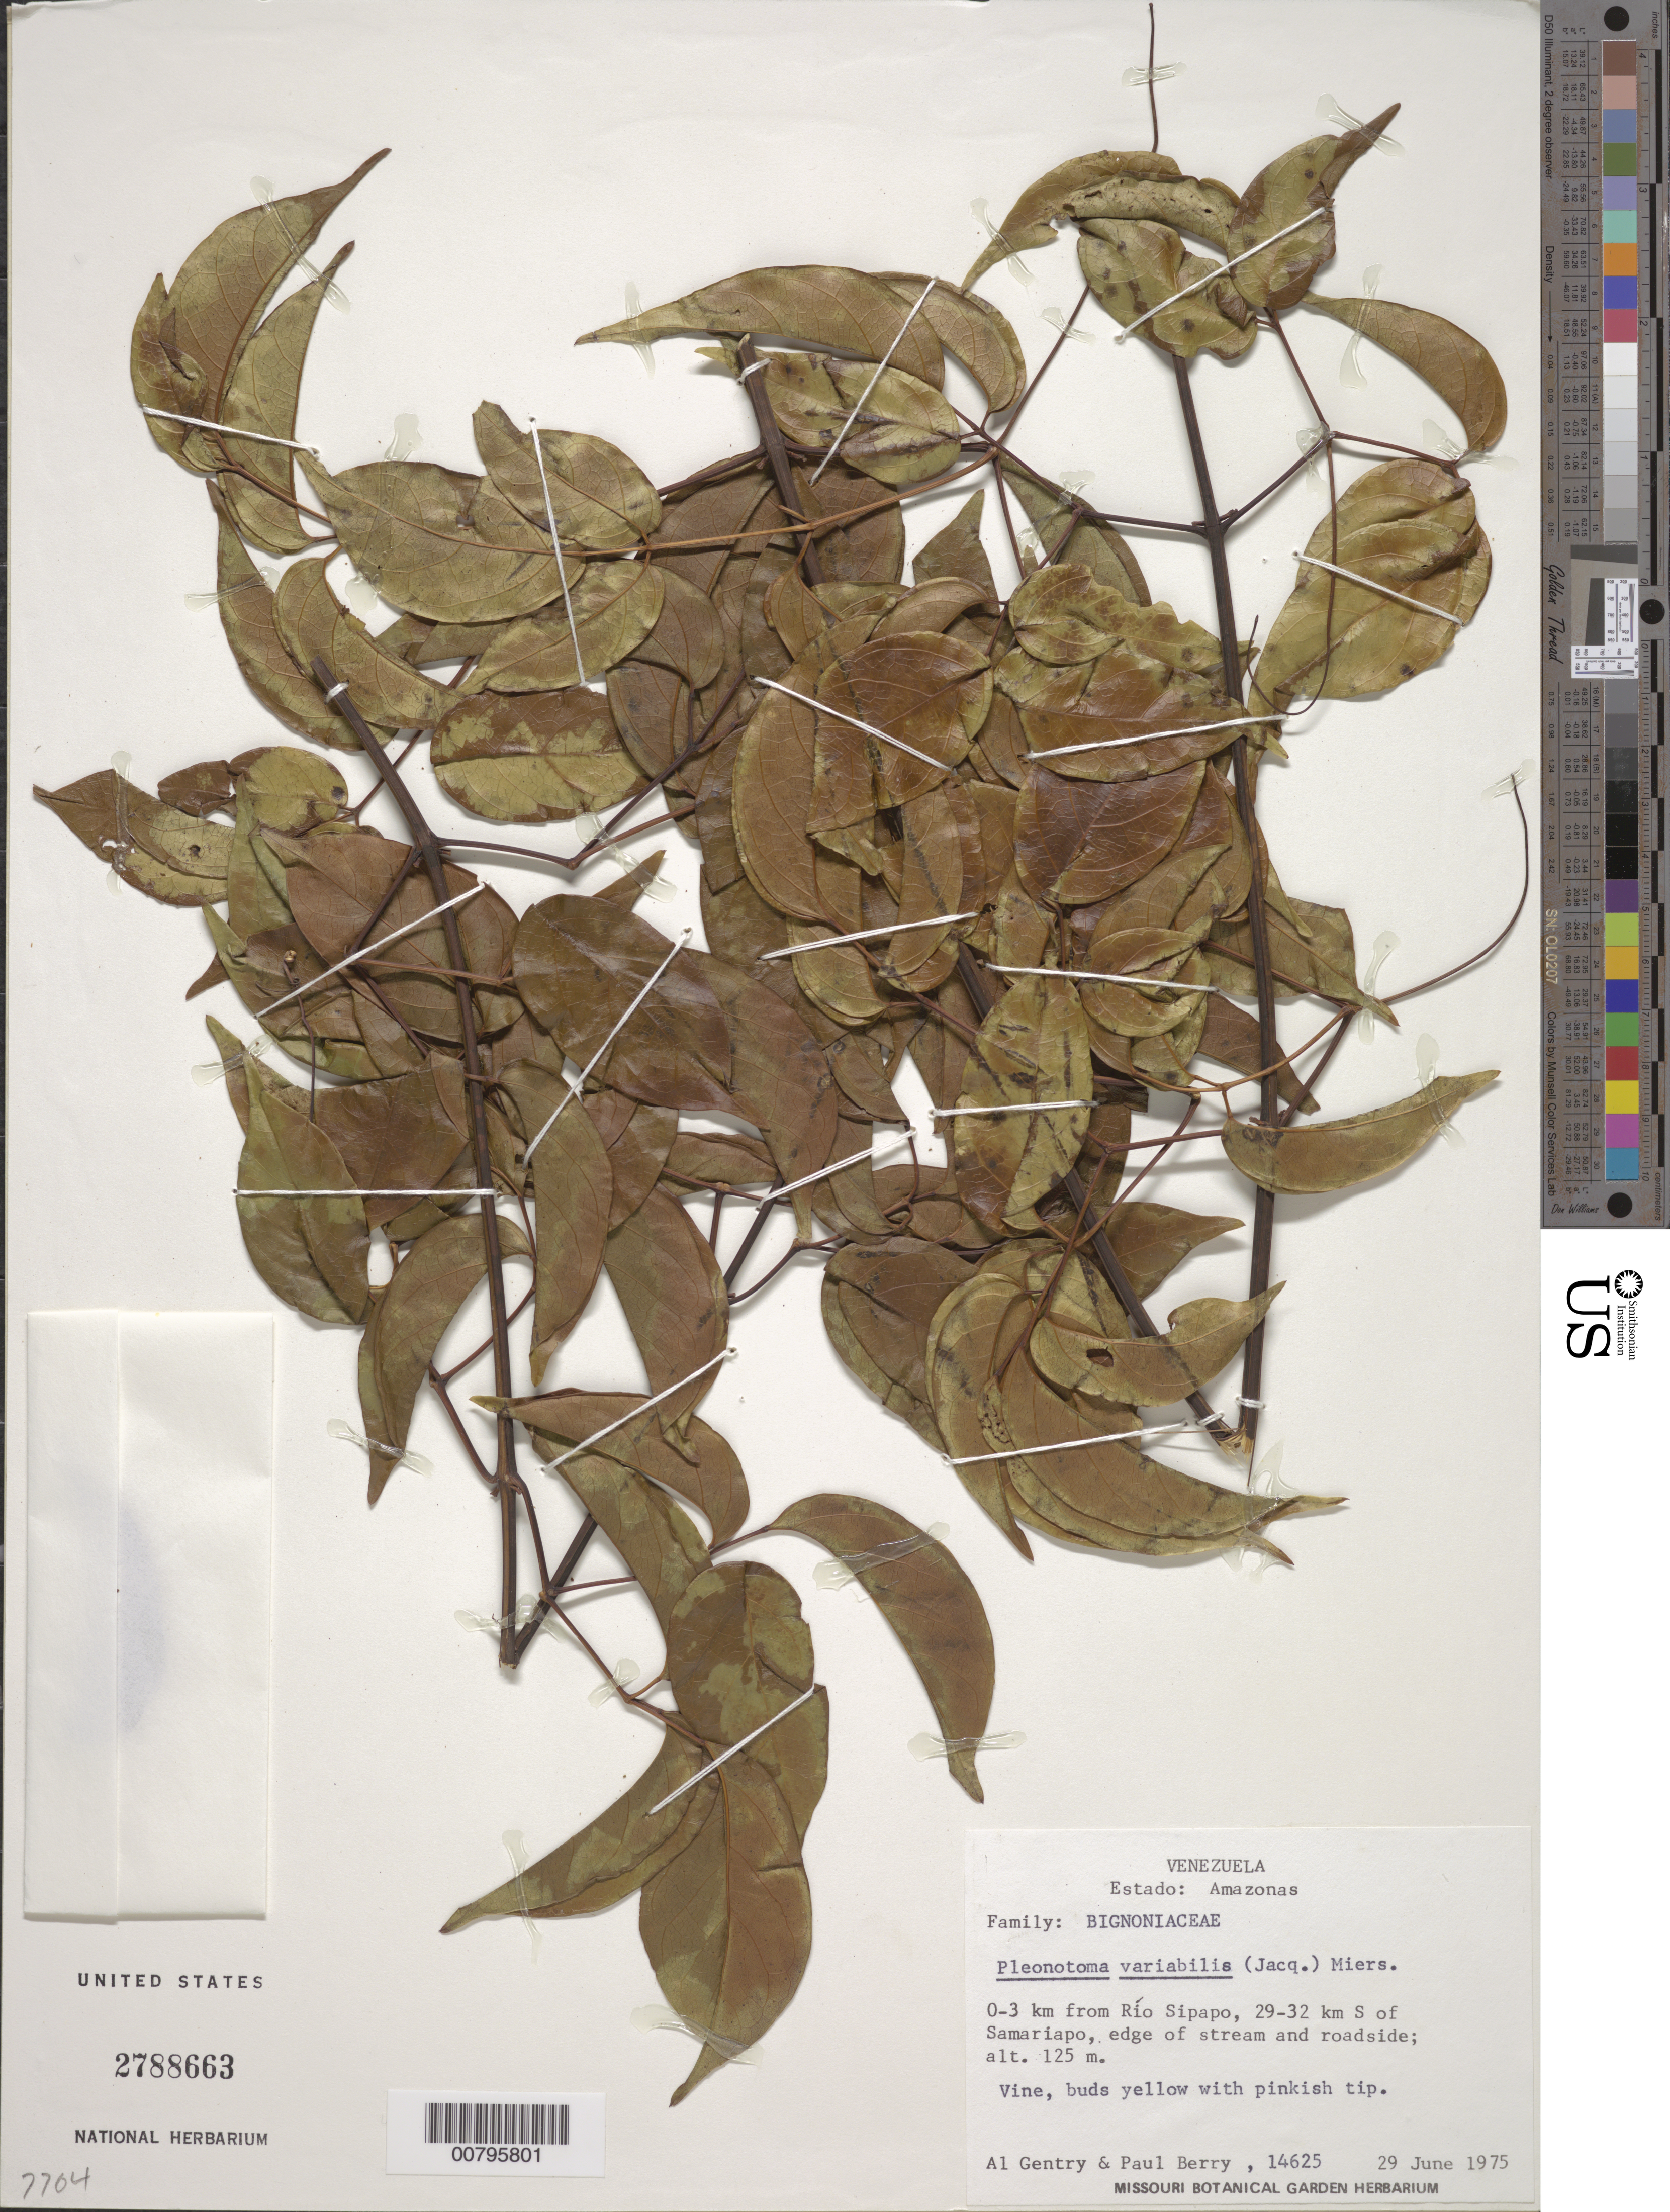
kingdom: Plantae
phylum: Tracheophyta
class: Magnoliopsida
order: Lamiales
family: Bignoniaceae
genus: Pleonotoma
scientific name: Pleonotoma variabilis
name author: (Jacq.) Miers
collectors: A. H. Gentry & P. Berry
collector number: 14625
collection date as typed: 29-Jun-75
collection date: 1975-06-29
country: Venezuela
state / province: Amazonas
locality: Río Sipapo, 0-3 km from; 29-32 km S of Samariapo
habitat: Edge of stream and roadside; in water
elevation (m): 125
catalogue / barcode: US 2788663